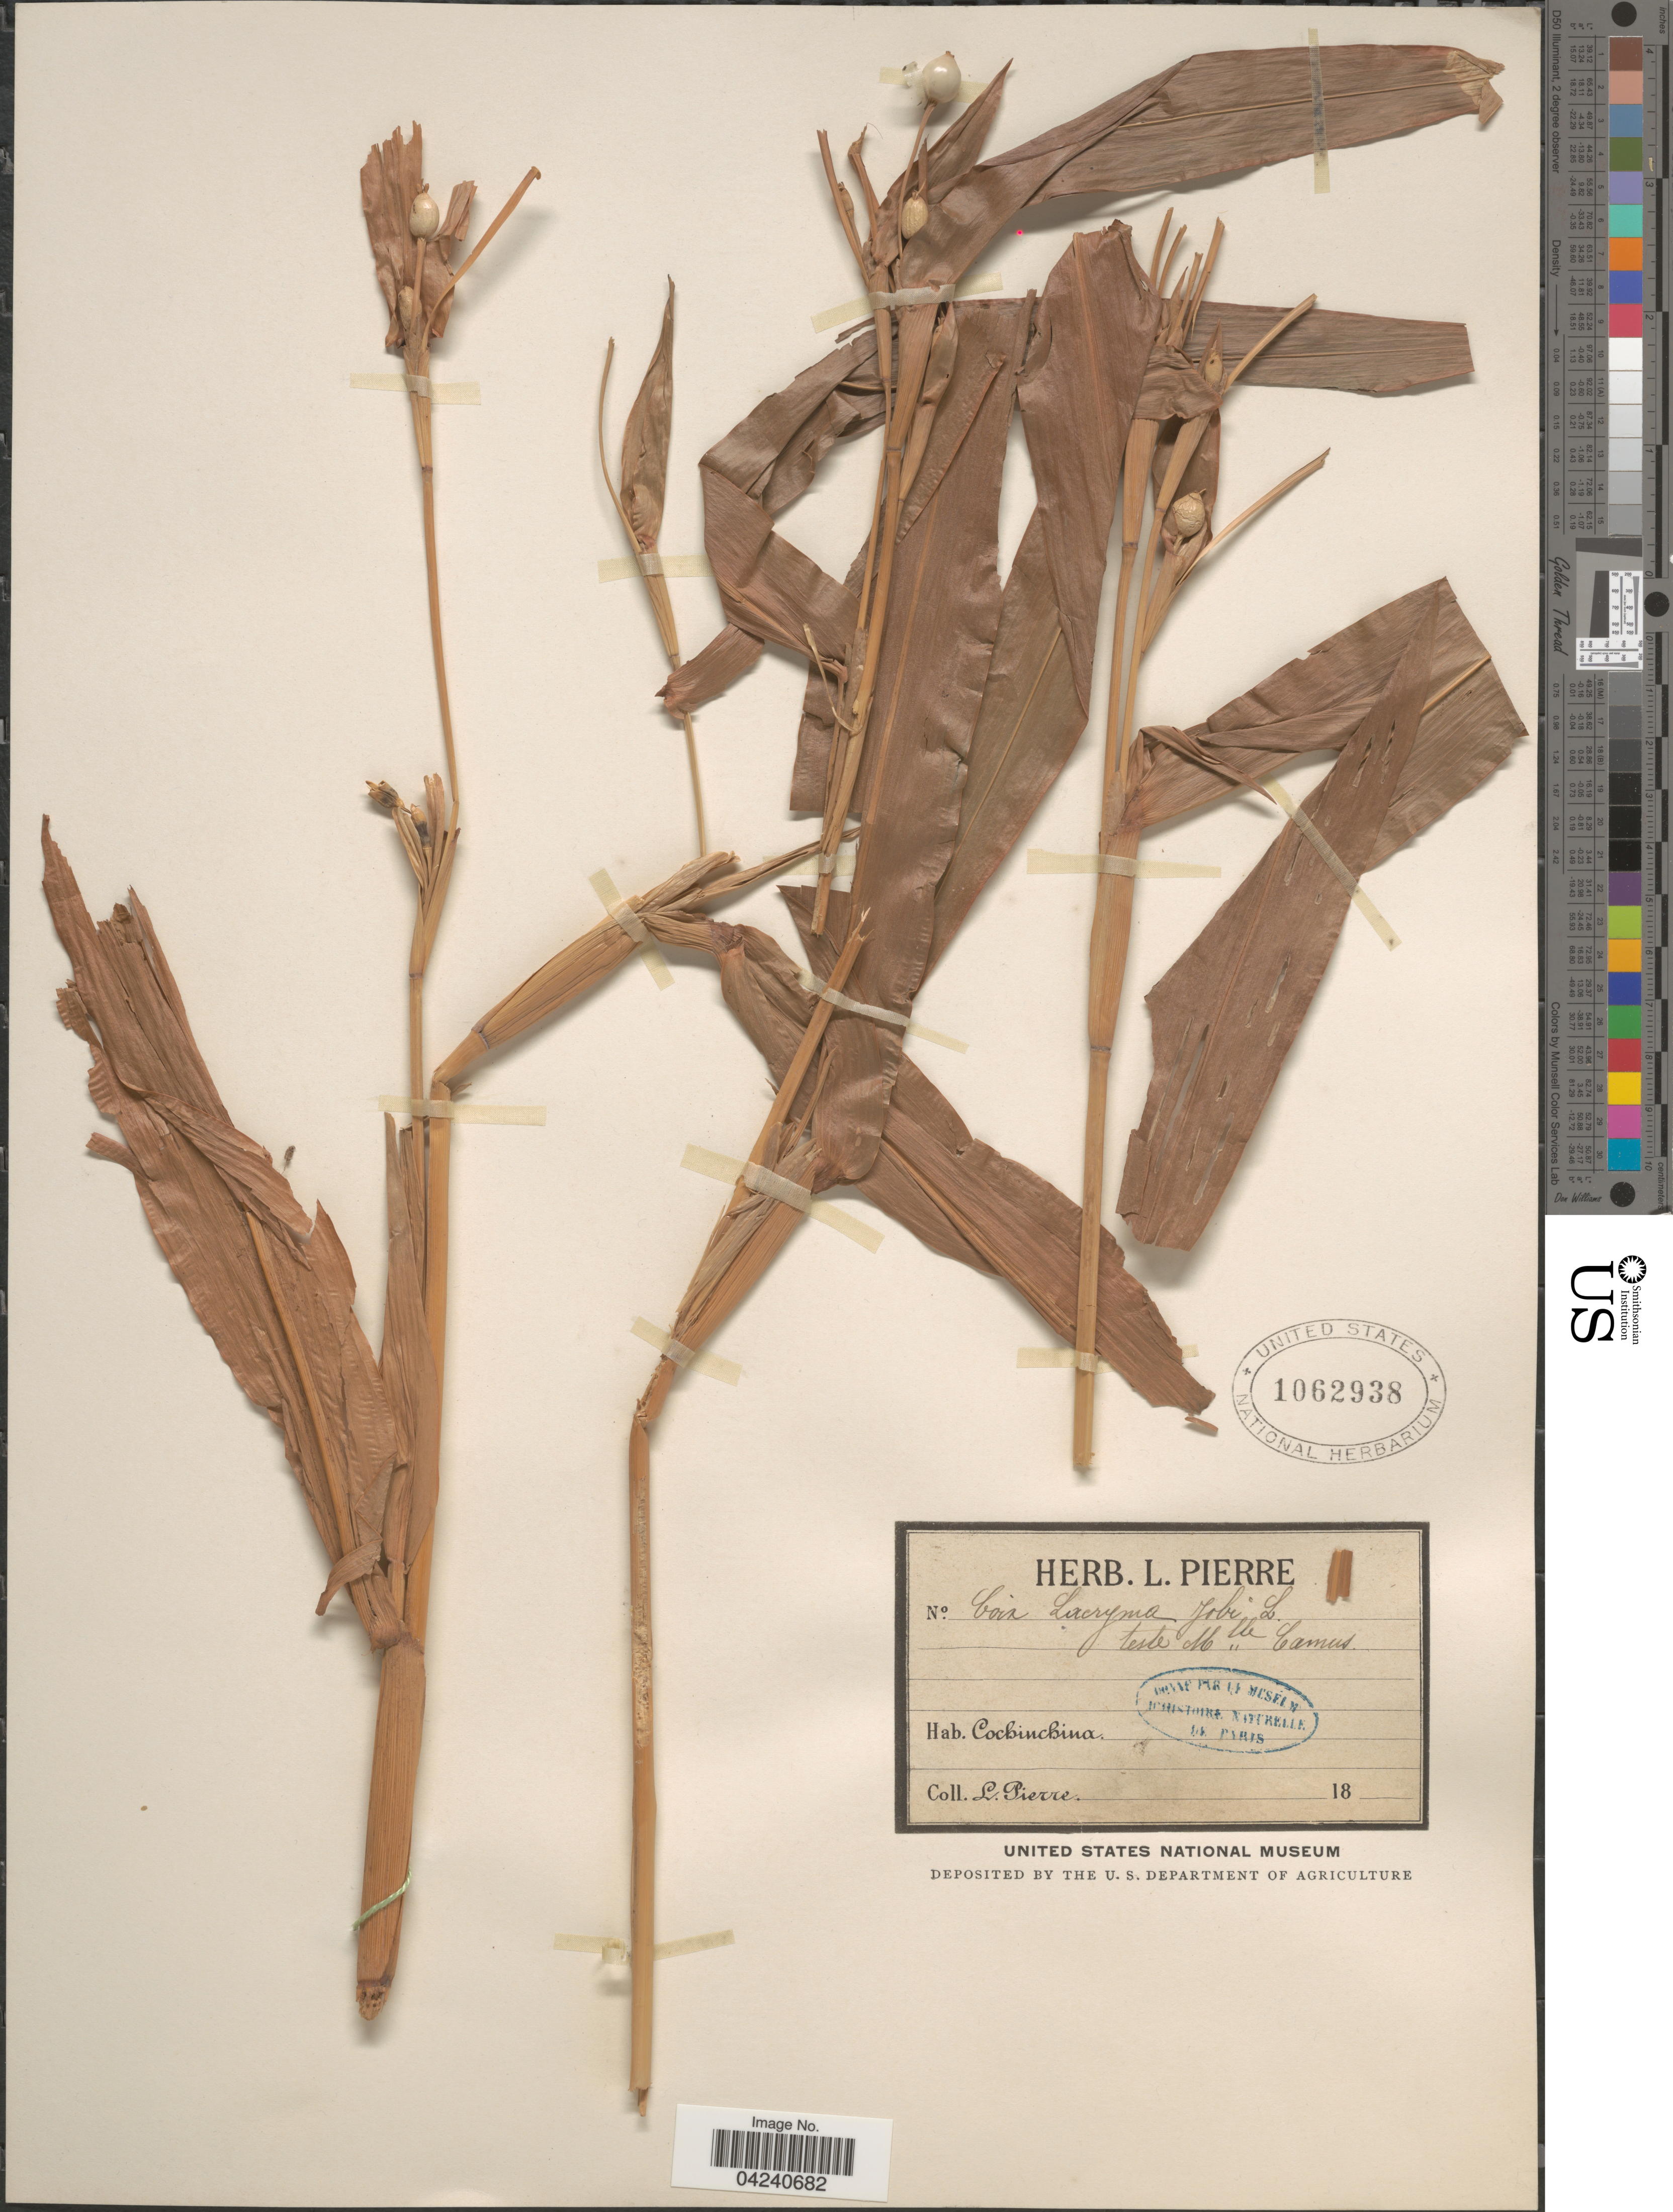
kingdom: Plantae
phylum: Tracheophyta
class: Liliopsida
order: Poales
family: Poaceae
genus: Coix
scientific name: Coix lacryma-jobi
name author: L.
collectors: L. Pierre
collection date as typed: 18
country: Vietnam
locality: Cochinchina.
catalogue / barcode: US 1062938